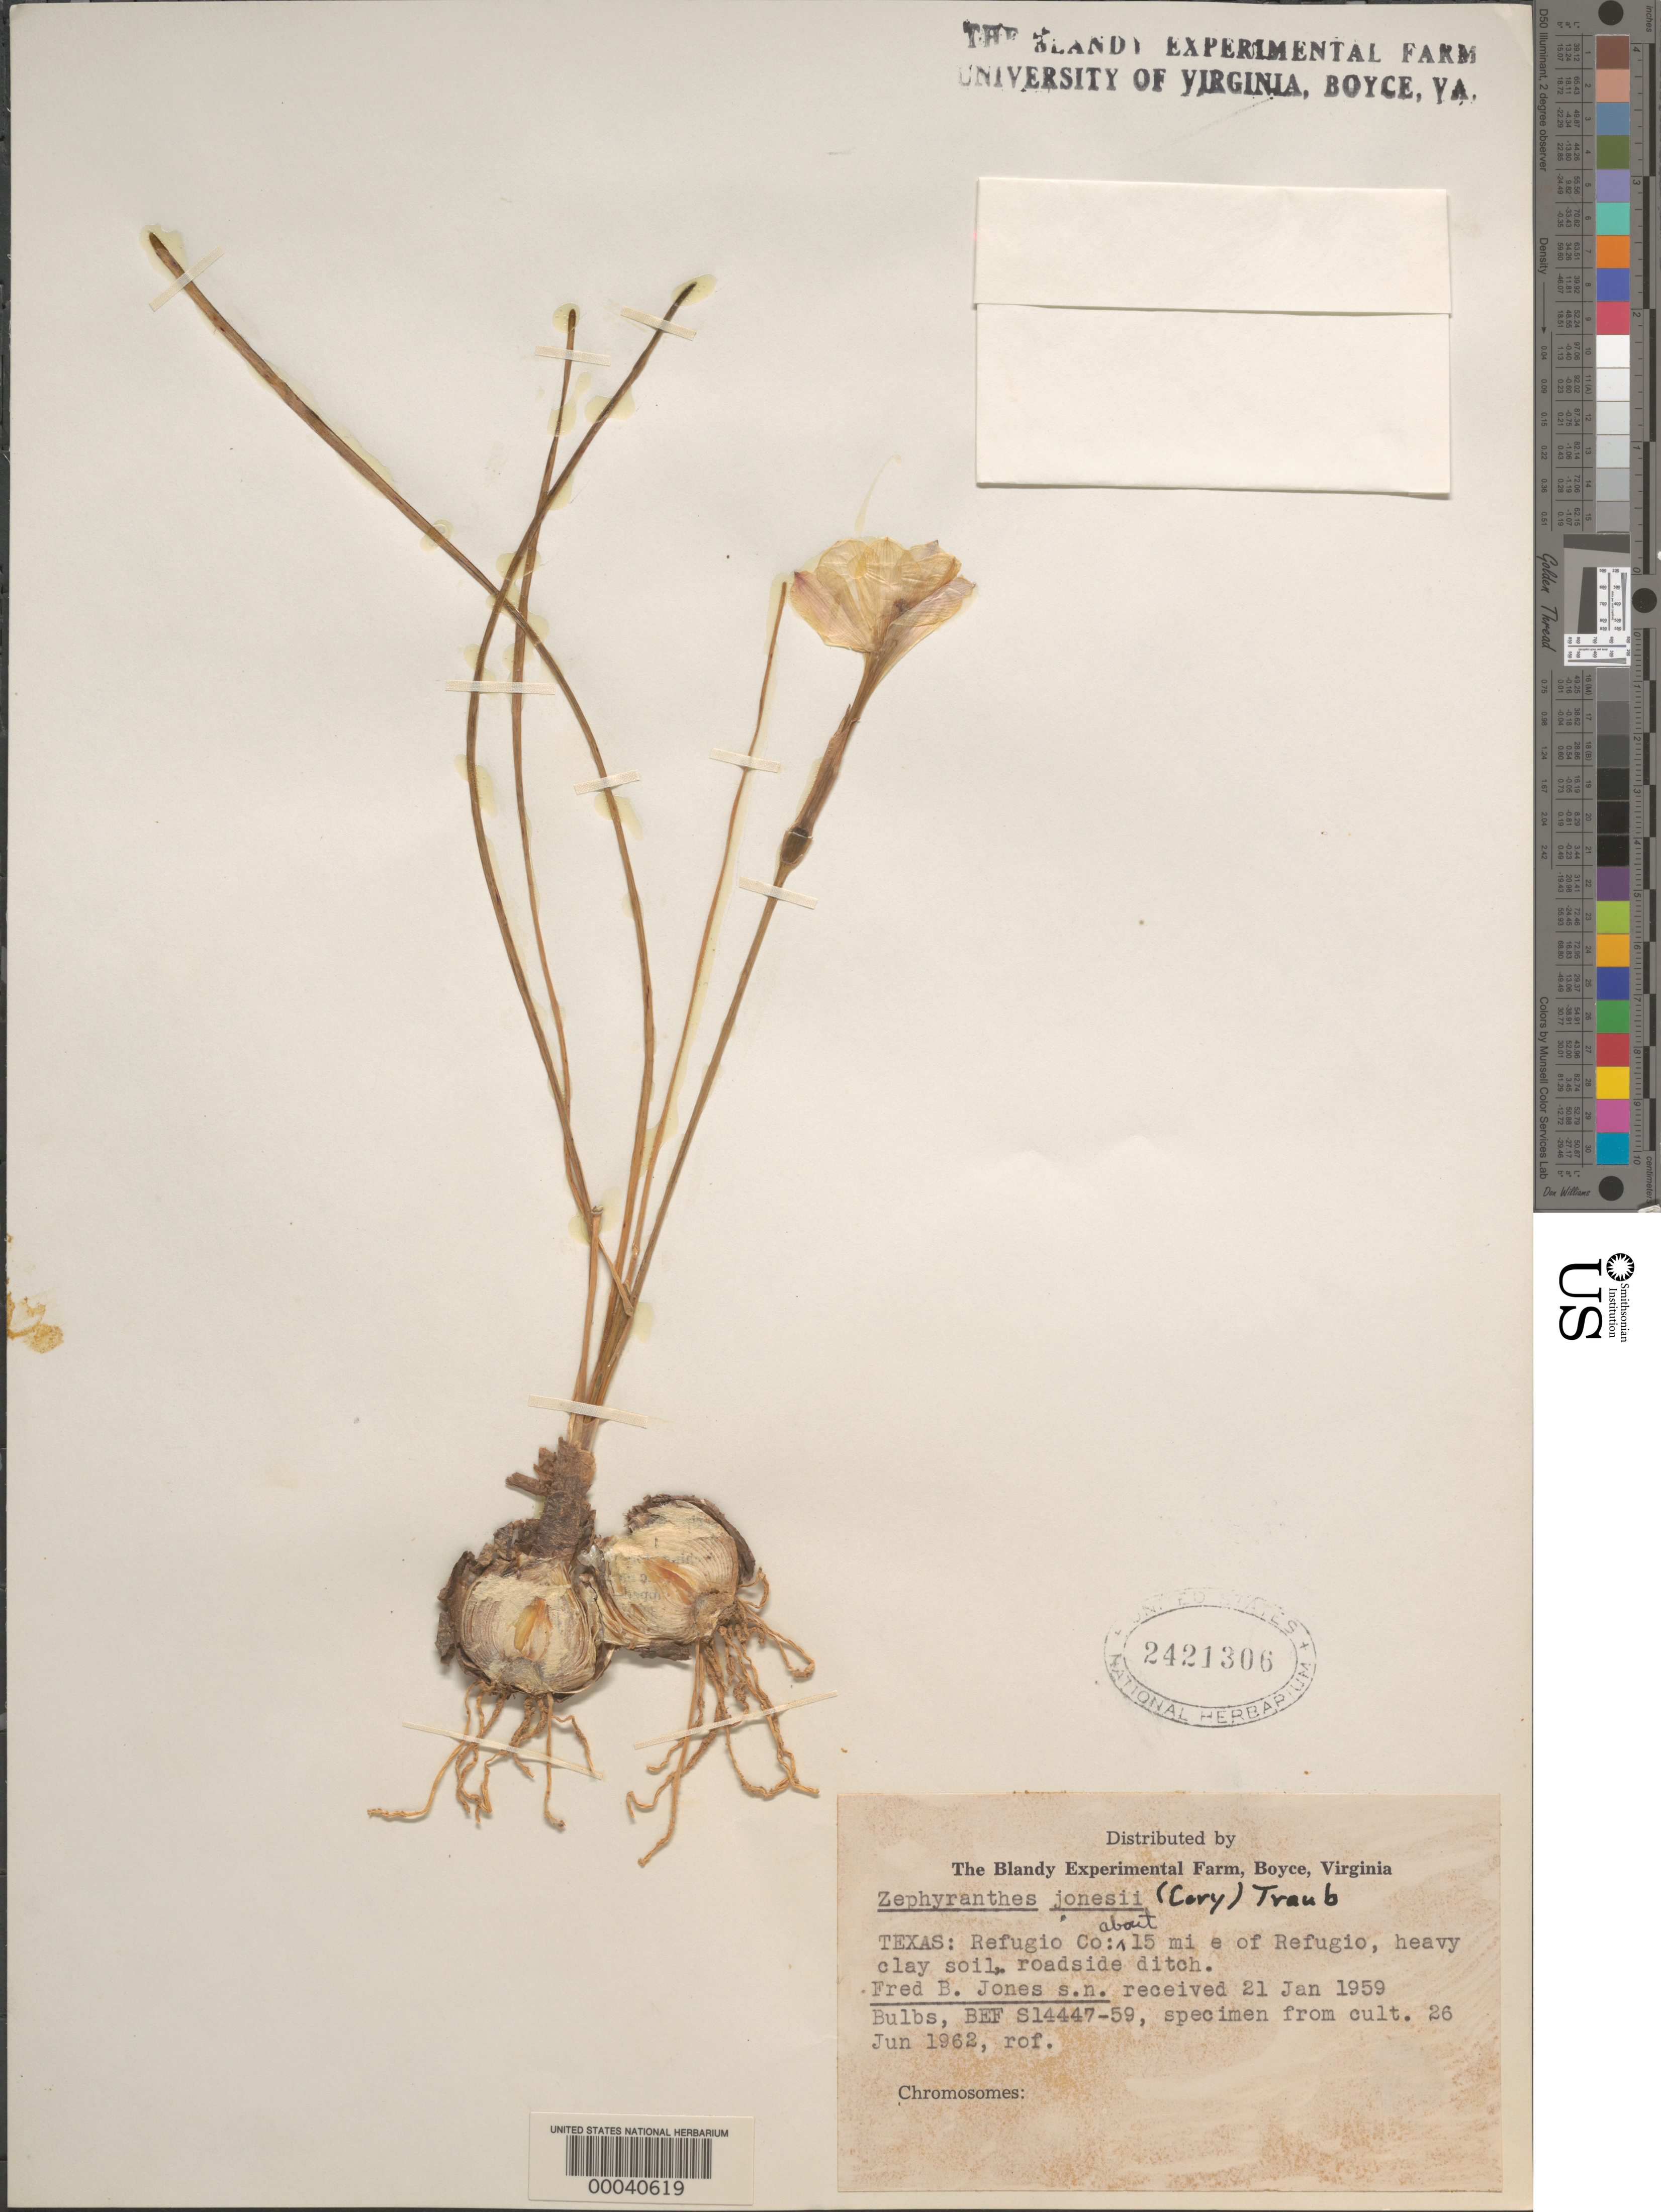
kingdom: Plantae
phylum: Tracheophyta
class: Liliopsida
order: Asparagales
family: Amaryllidaceae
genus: Zephyranthes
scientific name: Zephyranthes jonesii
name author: (Cory) Traub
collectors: F. B. Jones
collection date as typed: Jan 1959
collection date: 1959-01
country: United States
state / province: Texas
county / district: Refugio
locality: Ca. 15 mi. e of refugio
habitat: Heavy clay soil, roadside ditch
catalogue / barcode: US 2421306